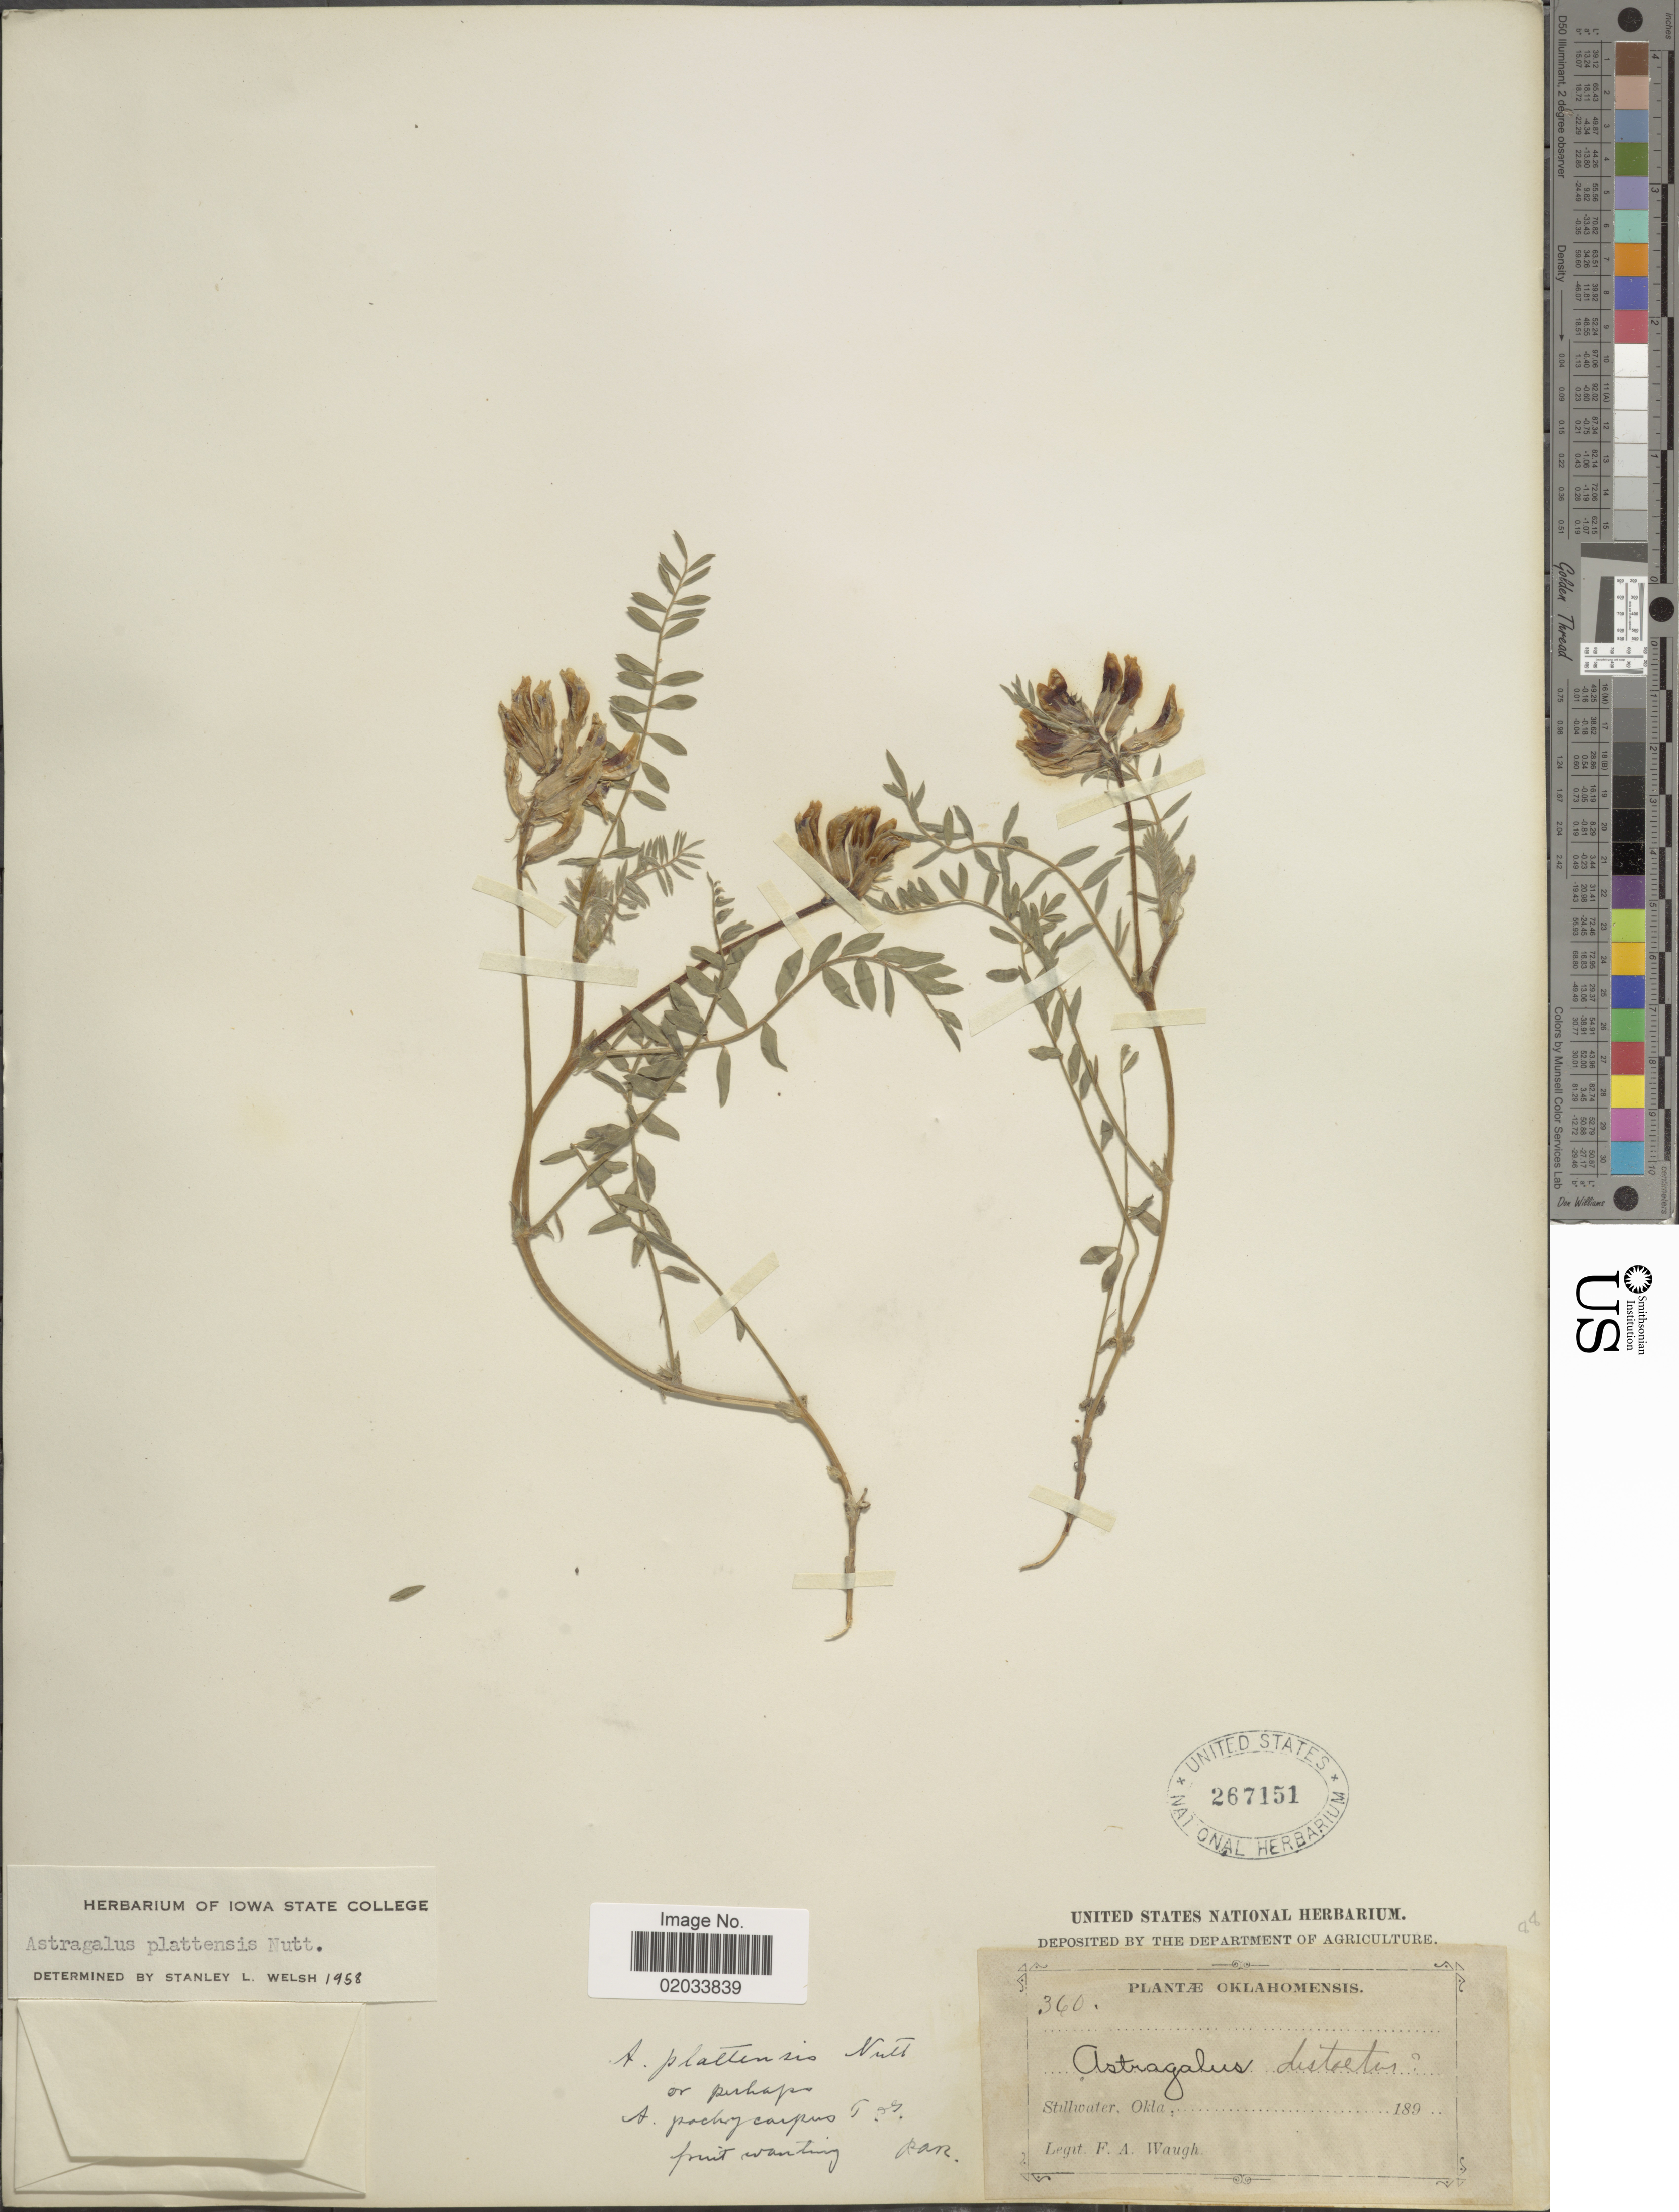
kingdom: Plantae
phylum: Tracheophyta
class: Magnoliopsida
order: Fabales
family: Fabaceae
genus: Astragalus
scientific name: Astragalus plattensis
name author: Nutt. ex Torr. & A. Gray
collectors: F. Waugh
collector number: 360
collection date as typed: Transcribed d/m/y: //189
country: United States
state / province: Oklahoma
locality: Stillwater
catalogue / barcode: US 267151